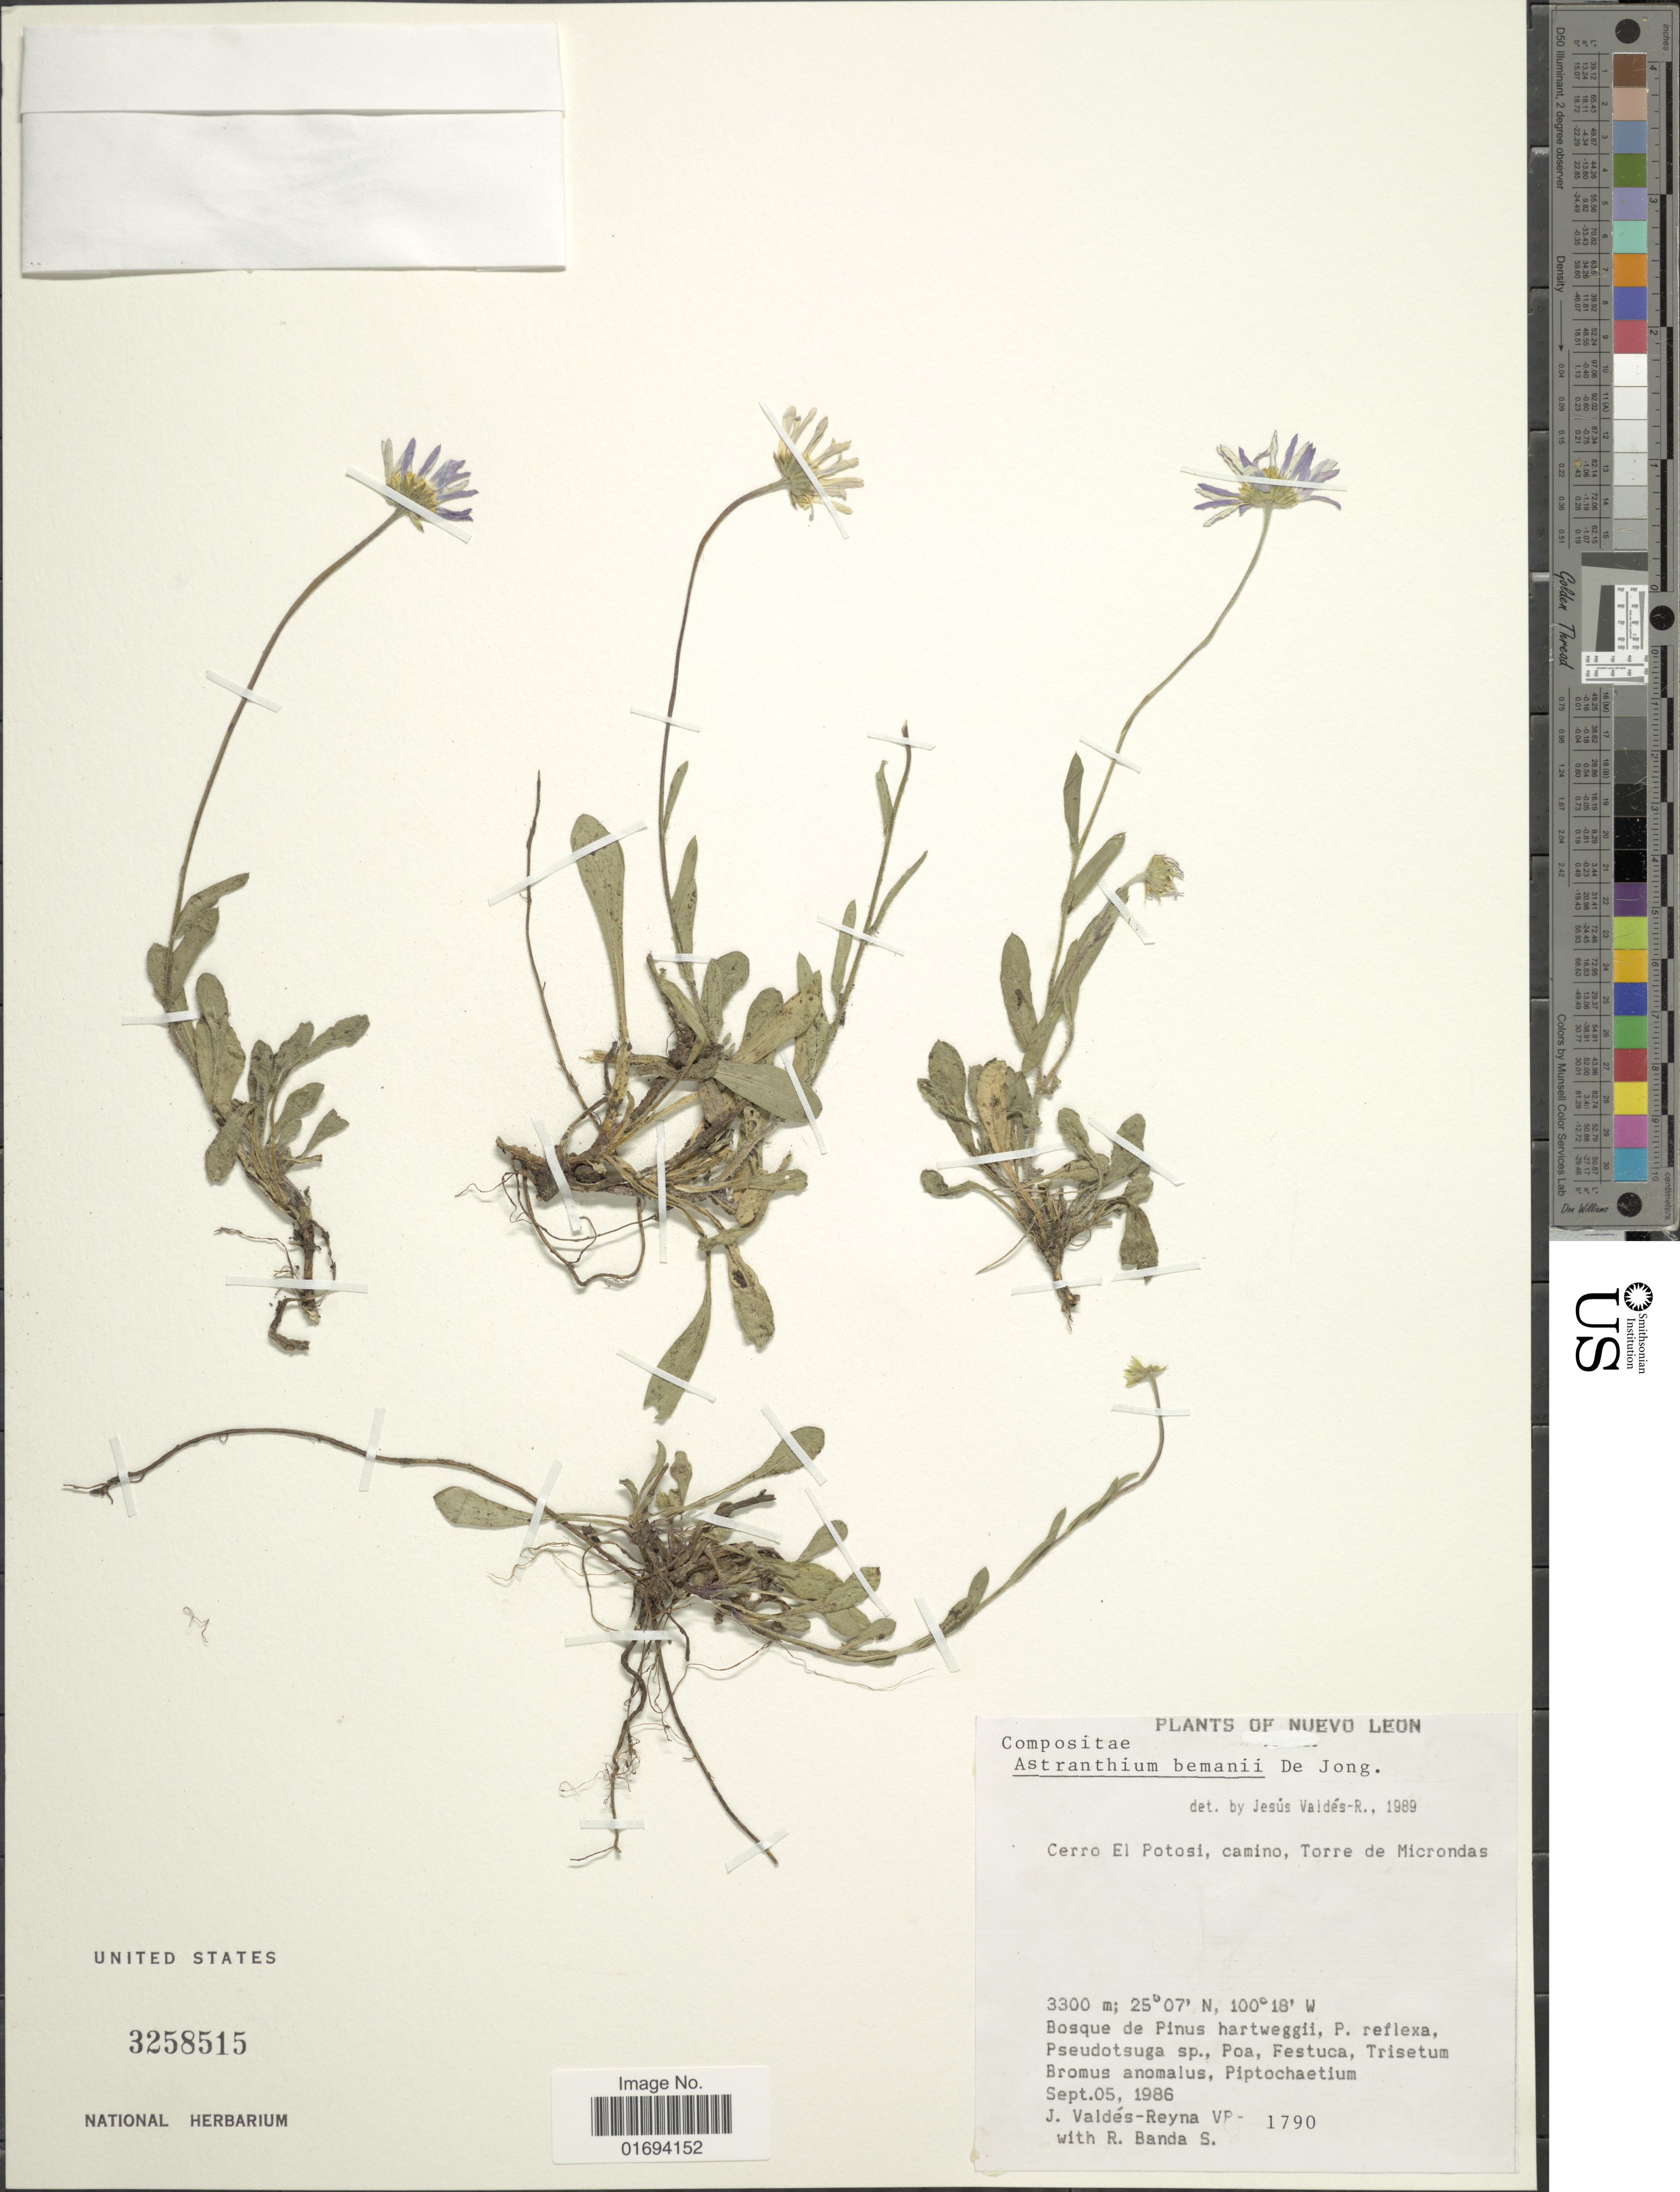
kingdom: Plantae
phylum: Tracheophyta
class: Magnoliopsida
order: Asterales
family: Asteraceae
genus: Astranthium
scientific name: Astranthium beamanii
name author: de Jong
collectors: J. Valdés-Reyna & R. Banda-S.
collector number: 1790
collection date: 1986-09-05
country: Mexico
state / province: Nuevo León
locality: Cerro El Potosi, camino, Torre de Microndas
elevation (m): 3300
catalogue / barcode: US 3258515